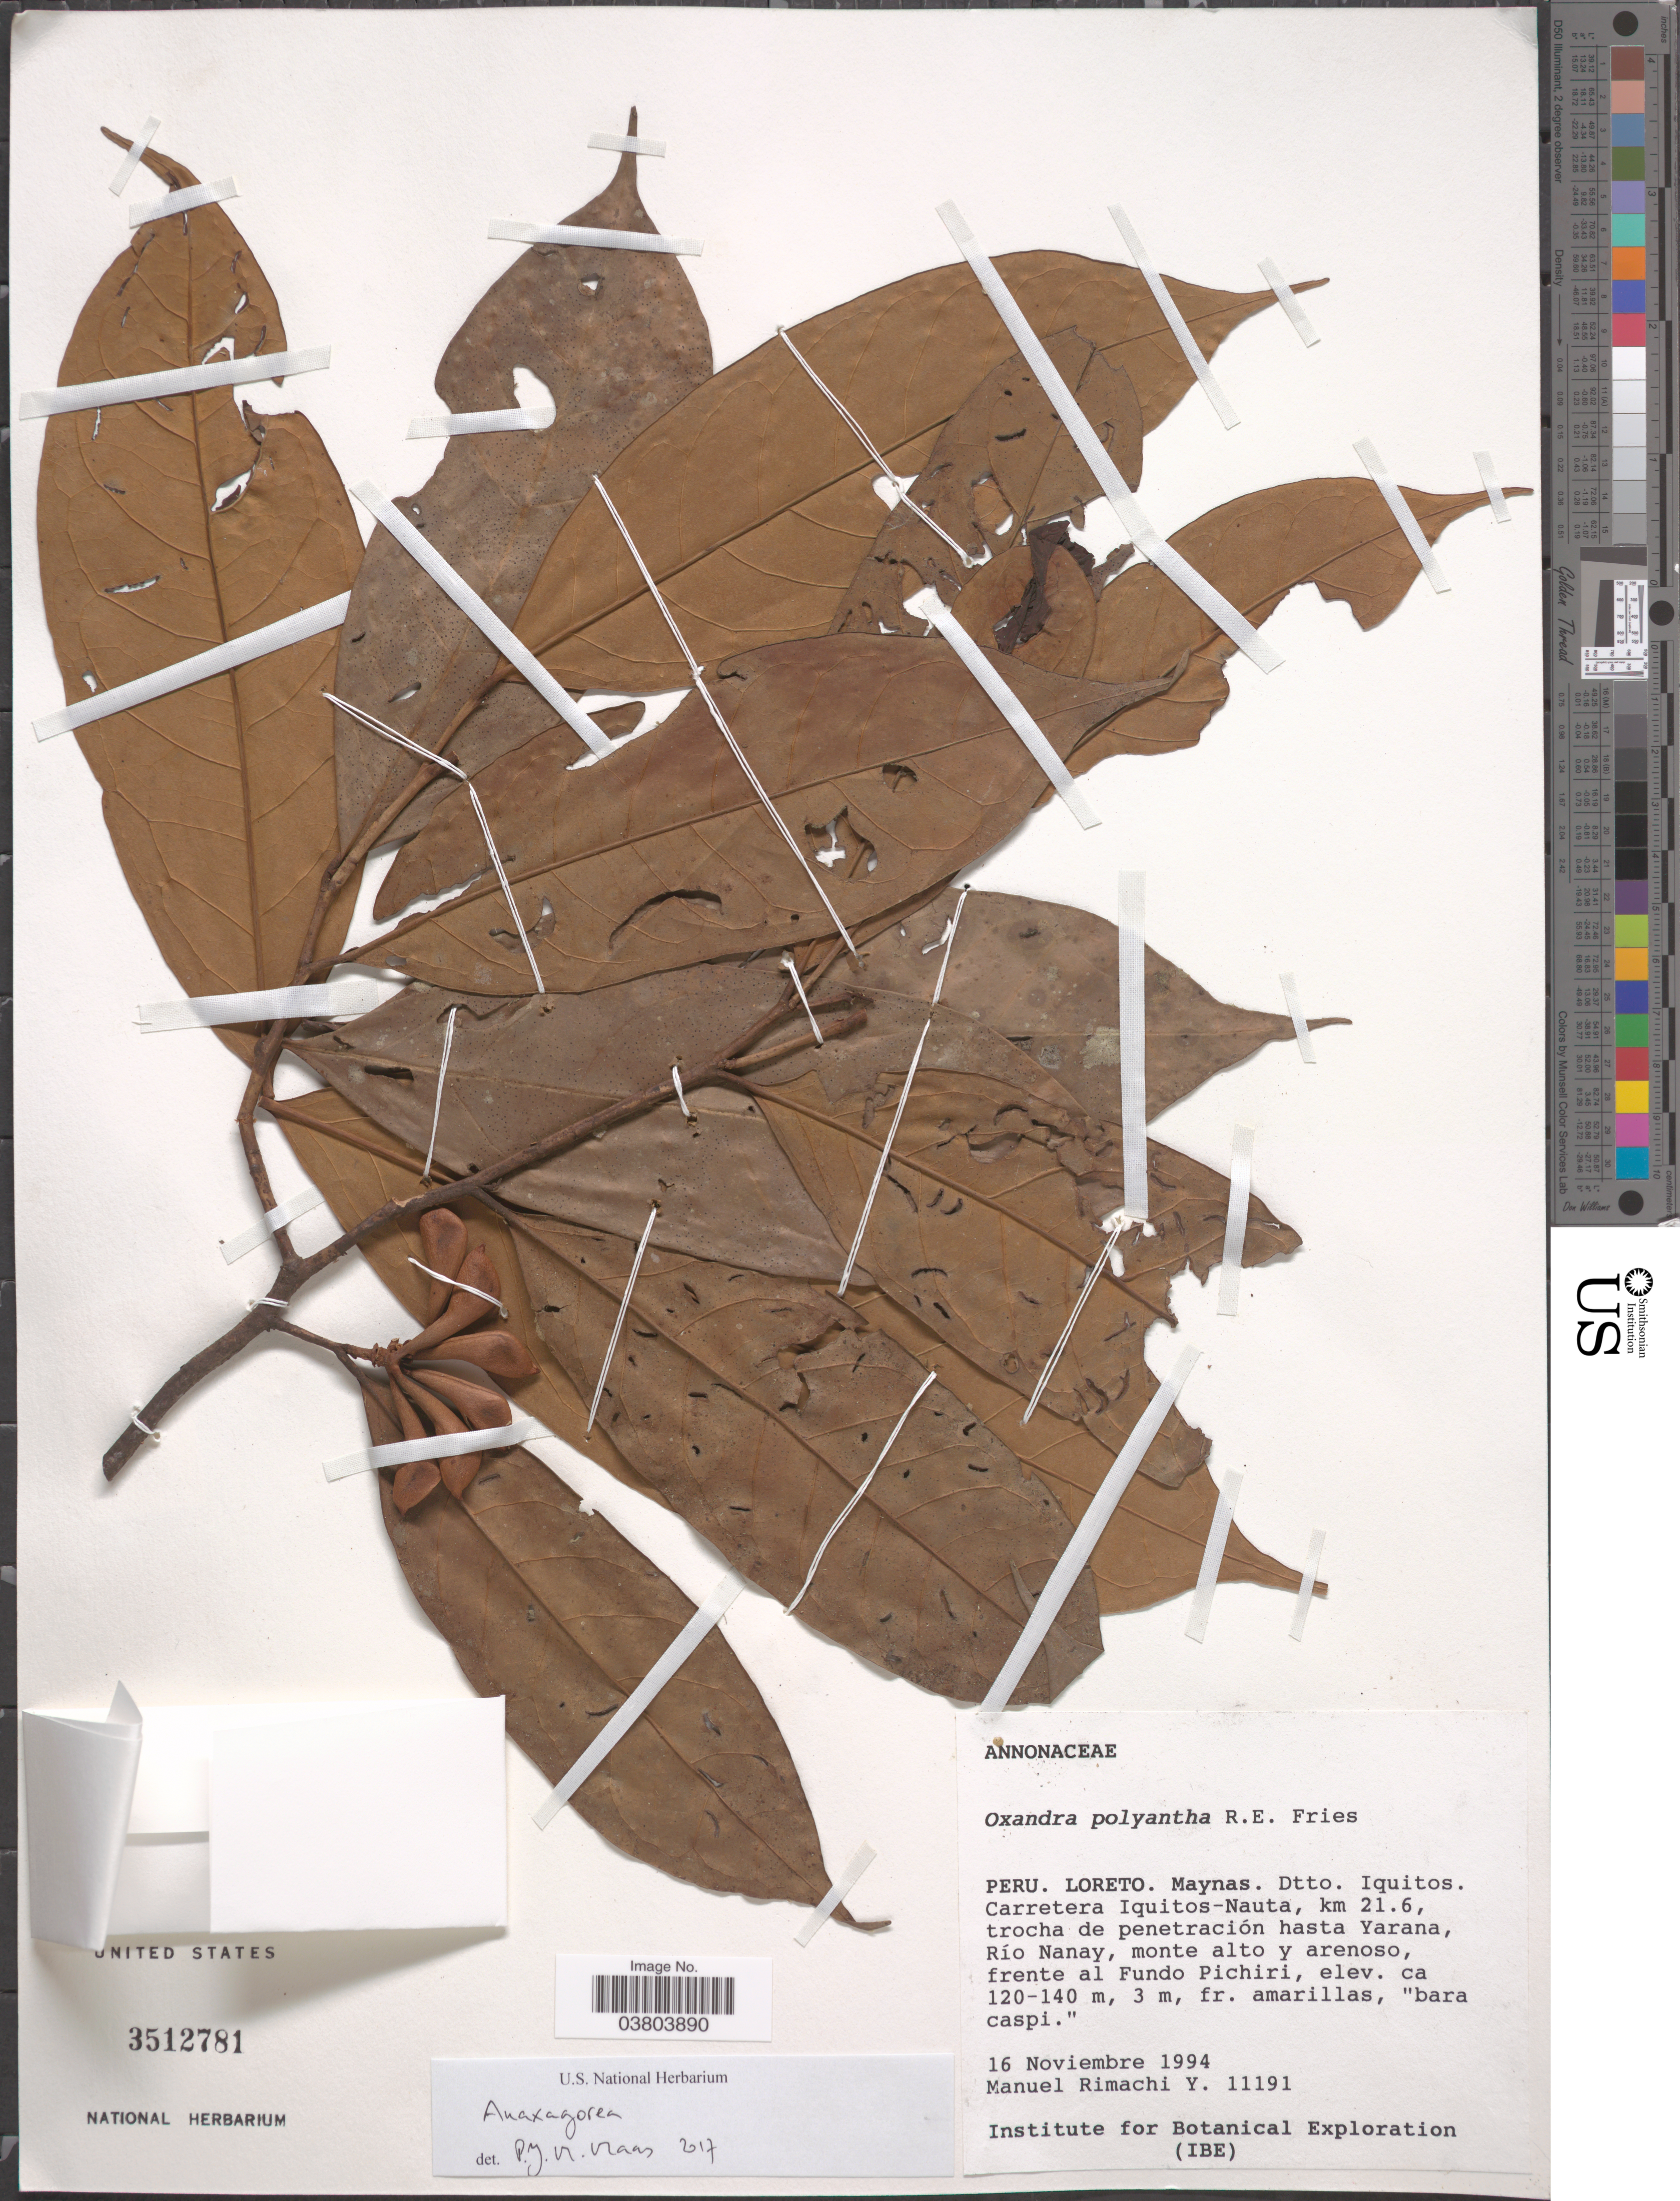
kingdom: Plantae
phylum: Tracheophyta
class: Magnoliopsida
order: Magnoliales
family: Annonaceae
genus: Anaxagorea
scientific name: Anaxagorea sp.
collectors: M. Rimachi Y.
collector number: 11191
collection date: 1994-11-16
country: Peru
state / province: Loreto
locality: Maynas. Dtto. Iquitos. Carretera Iquitos-Nauta, km 21.6, trocha de penetración hasta Yarana, Río Nanay, frente al Fundo Pichiri.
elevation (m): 120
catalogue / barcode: US 3512781